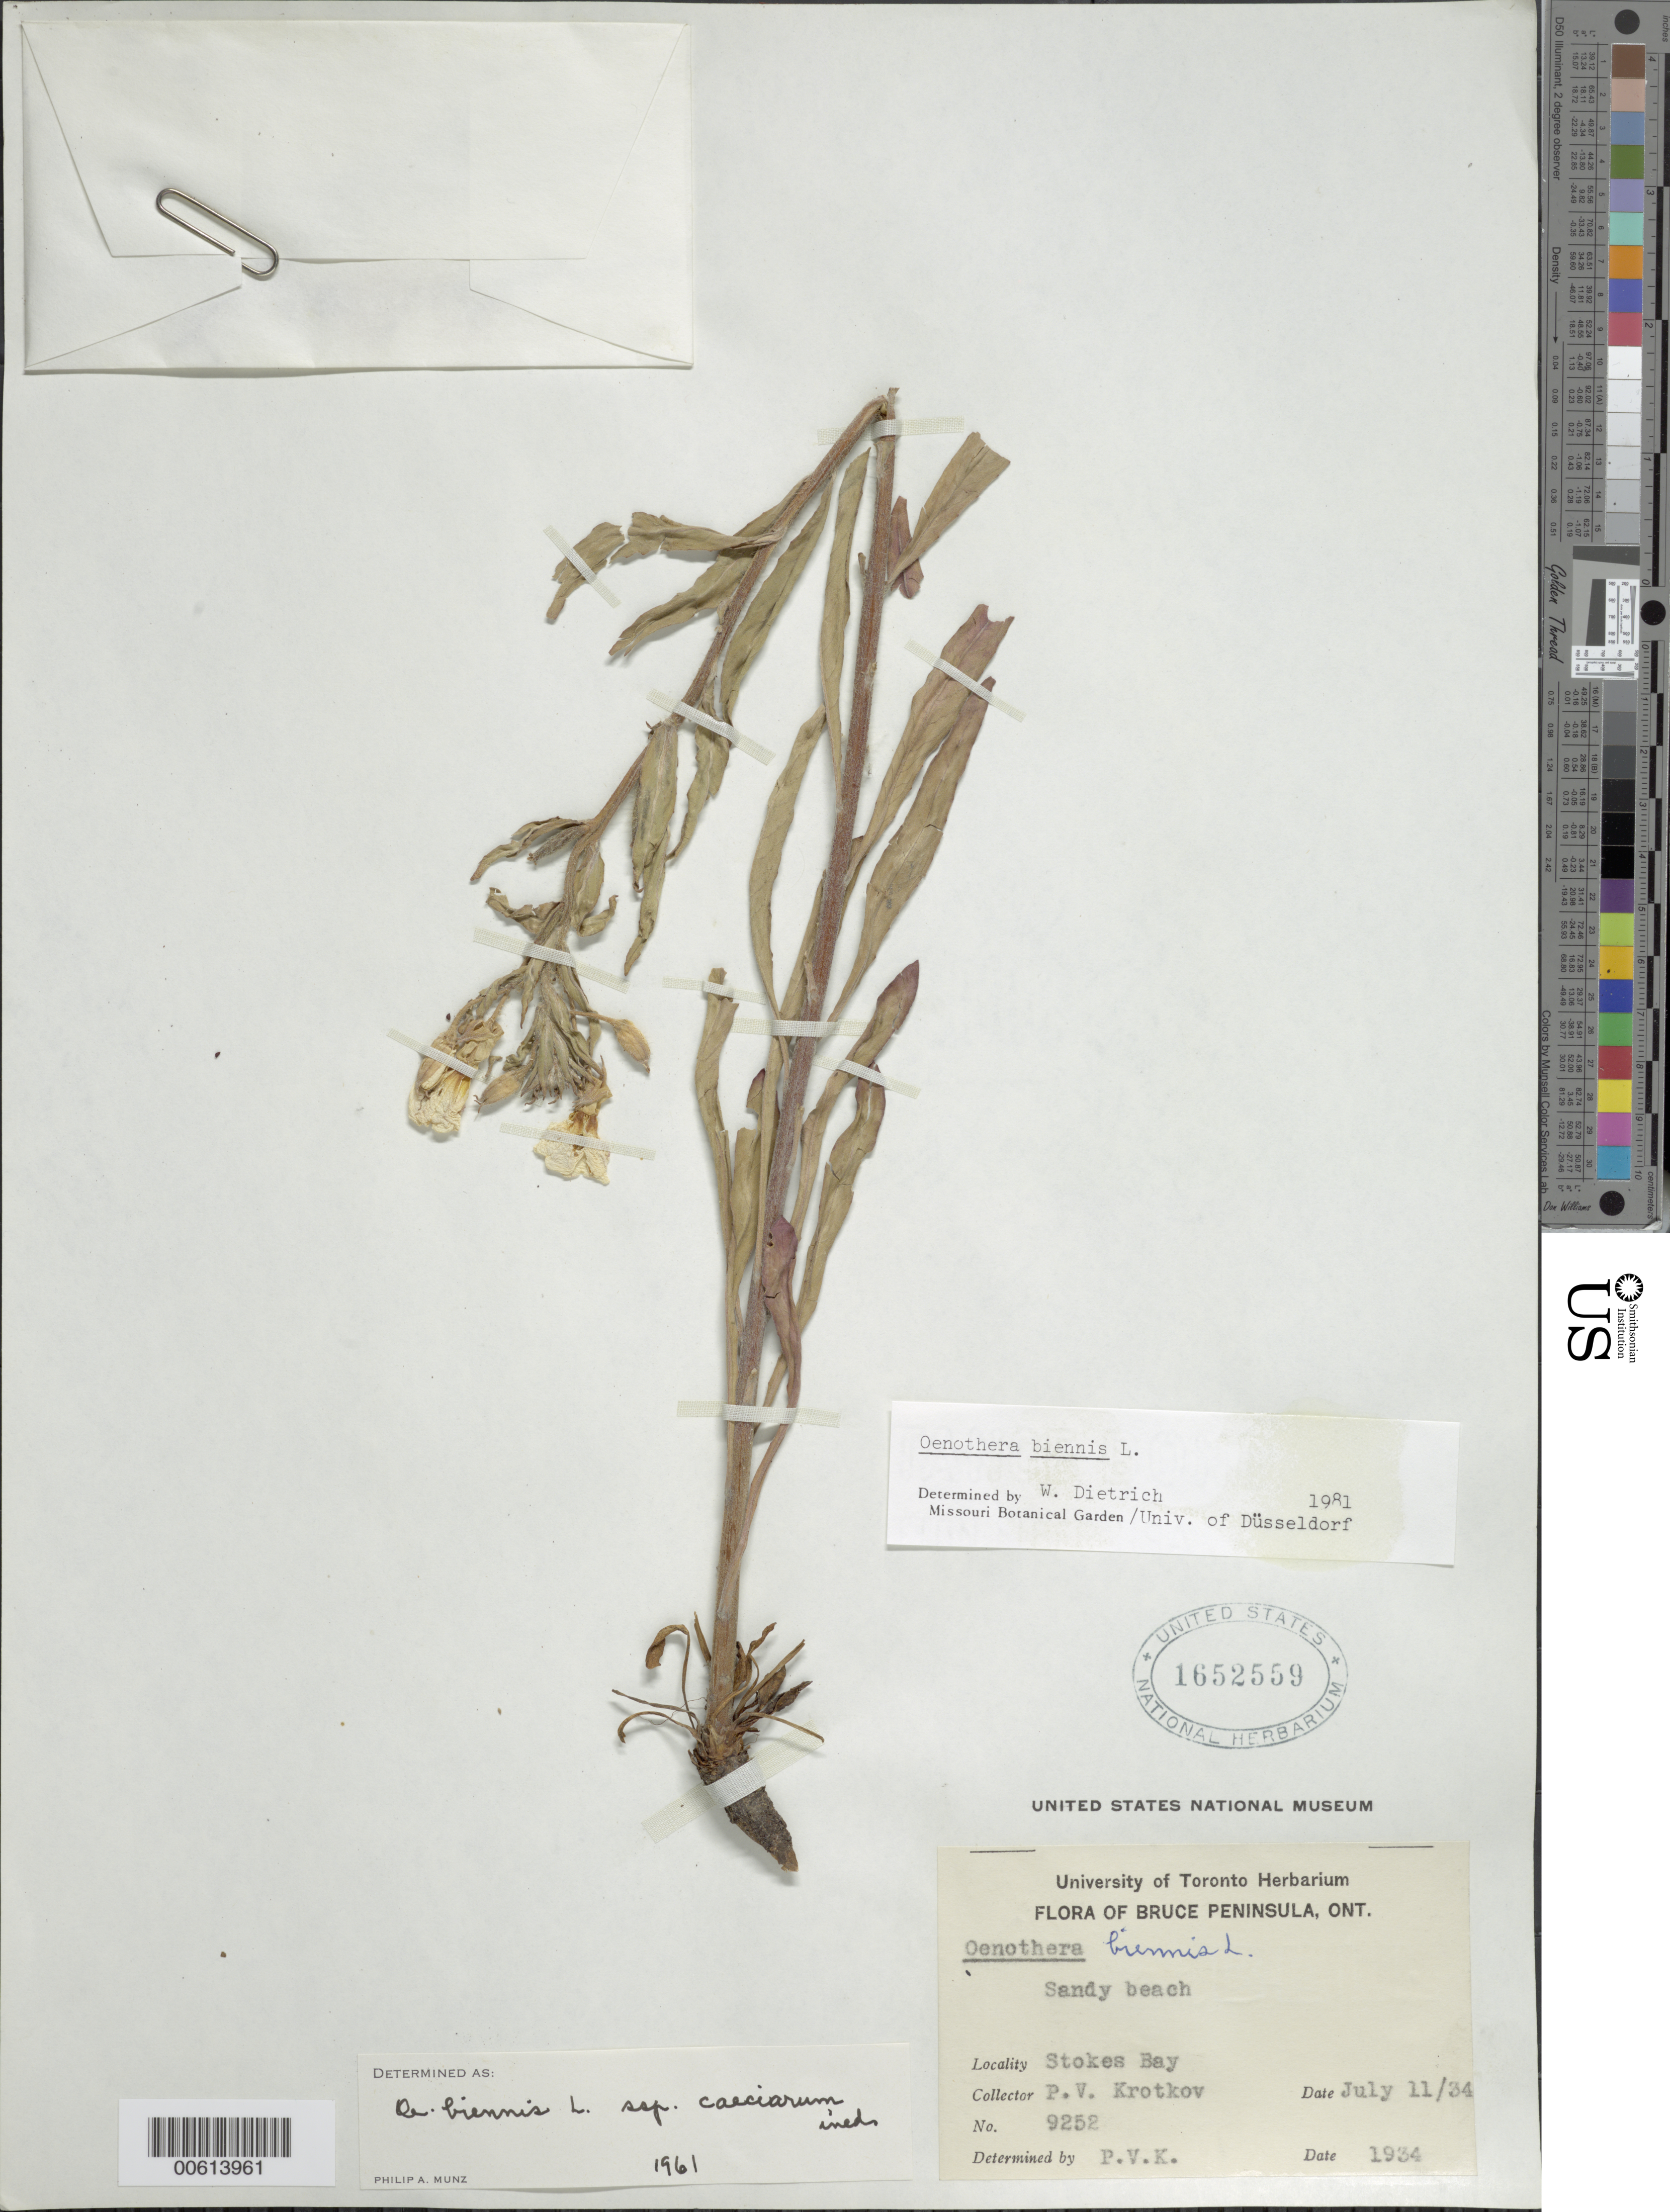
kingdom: Plantae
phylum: Tracheophyta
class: Magnoliopsida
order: Myrtales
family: Onagraceae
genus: Oenothera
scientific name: Oenothera biennis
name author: L.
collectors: P. V. Krotkov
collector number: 9252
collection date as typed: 11 Jul 1934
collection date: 1934-07-11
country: Canada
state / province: Ontario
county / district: Bruce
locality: Bruce Peninsula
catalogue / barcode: US 1652559